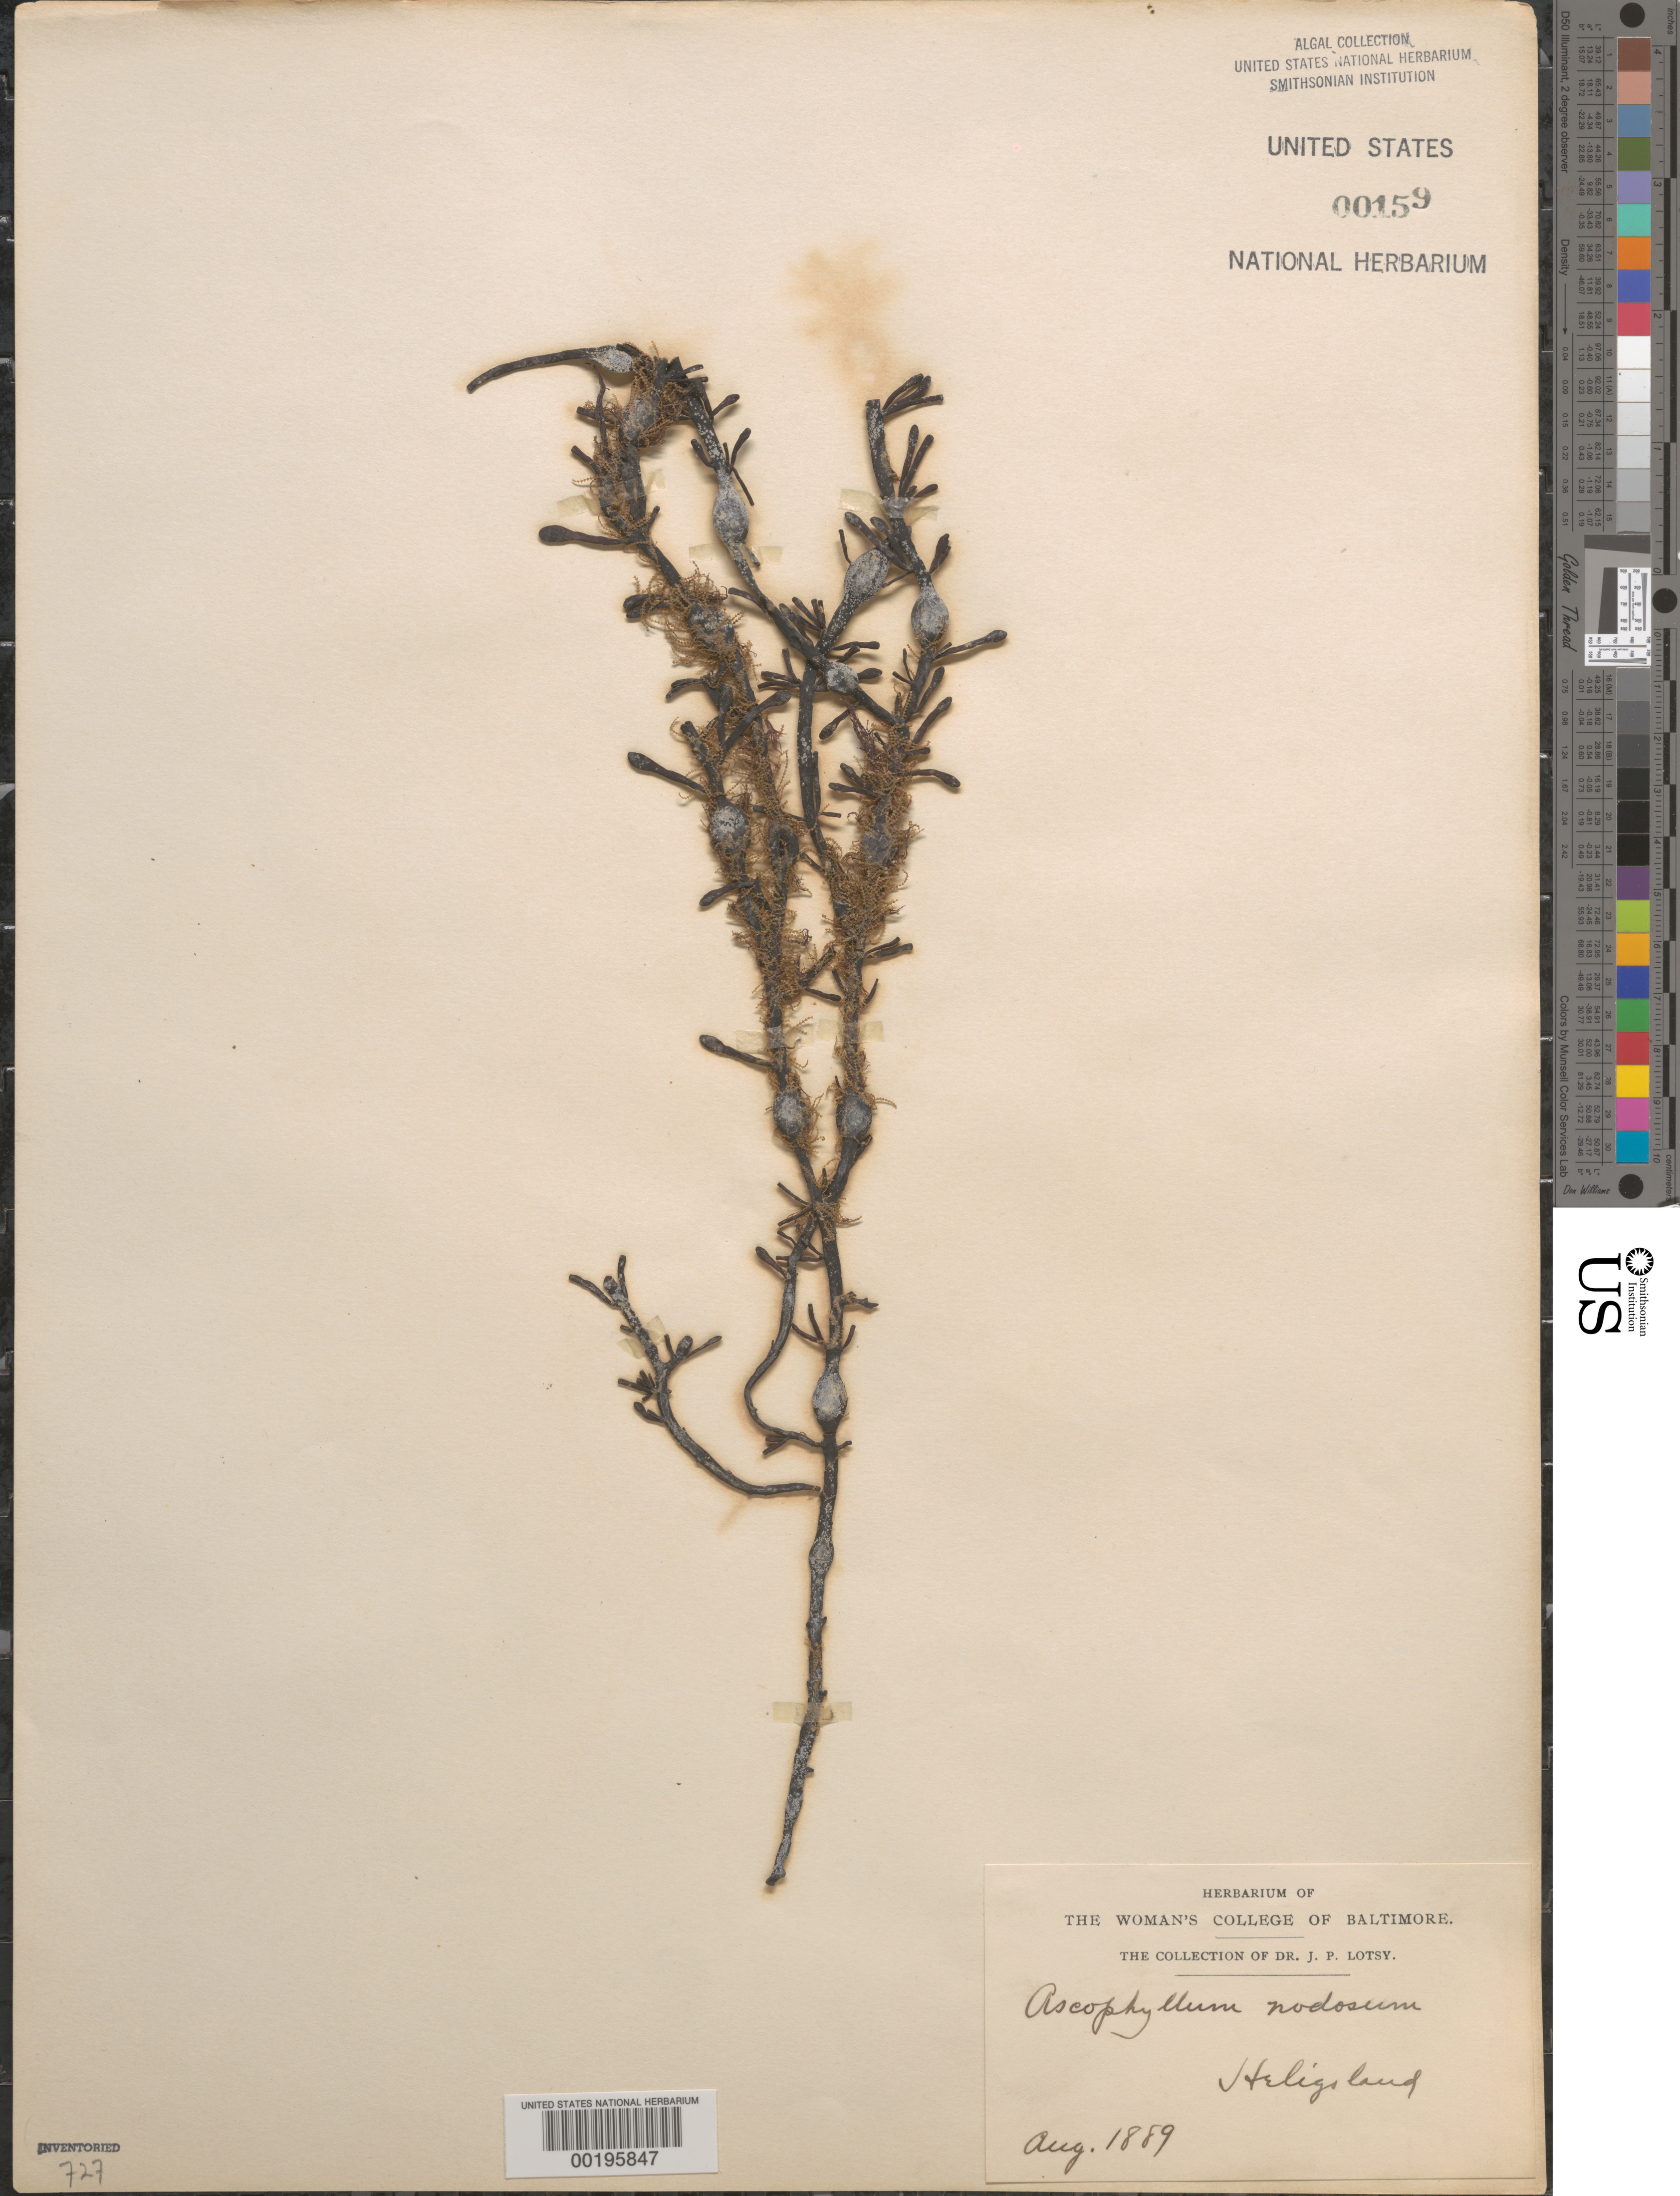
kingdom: Chromista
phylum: Ochrophyta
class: Phaeophyceae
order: Fucales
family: Fucaceae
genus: Ascophyllum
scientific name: Ascophyllum nodosum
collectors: J. Lotsy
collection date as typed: Aug 1889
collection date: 1889-08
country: Germany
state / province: Schleswig-Holstein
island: Helgoland (Heligoland)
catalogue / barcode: US 159